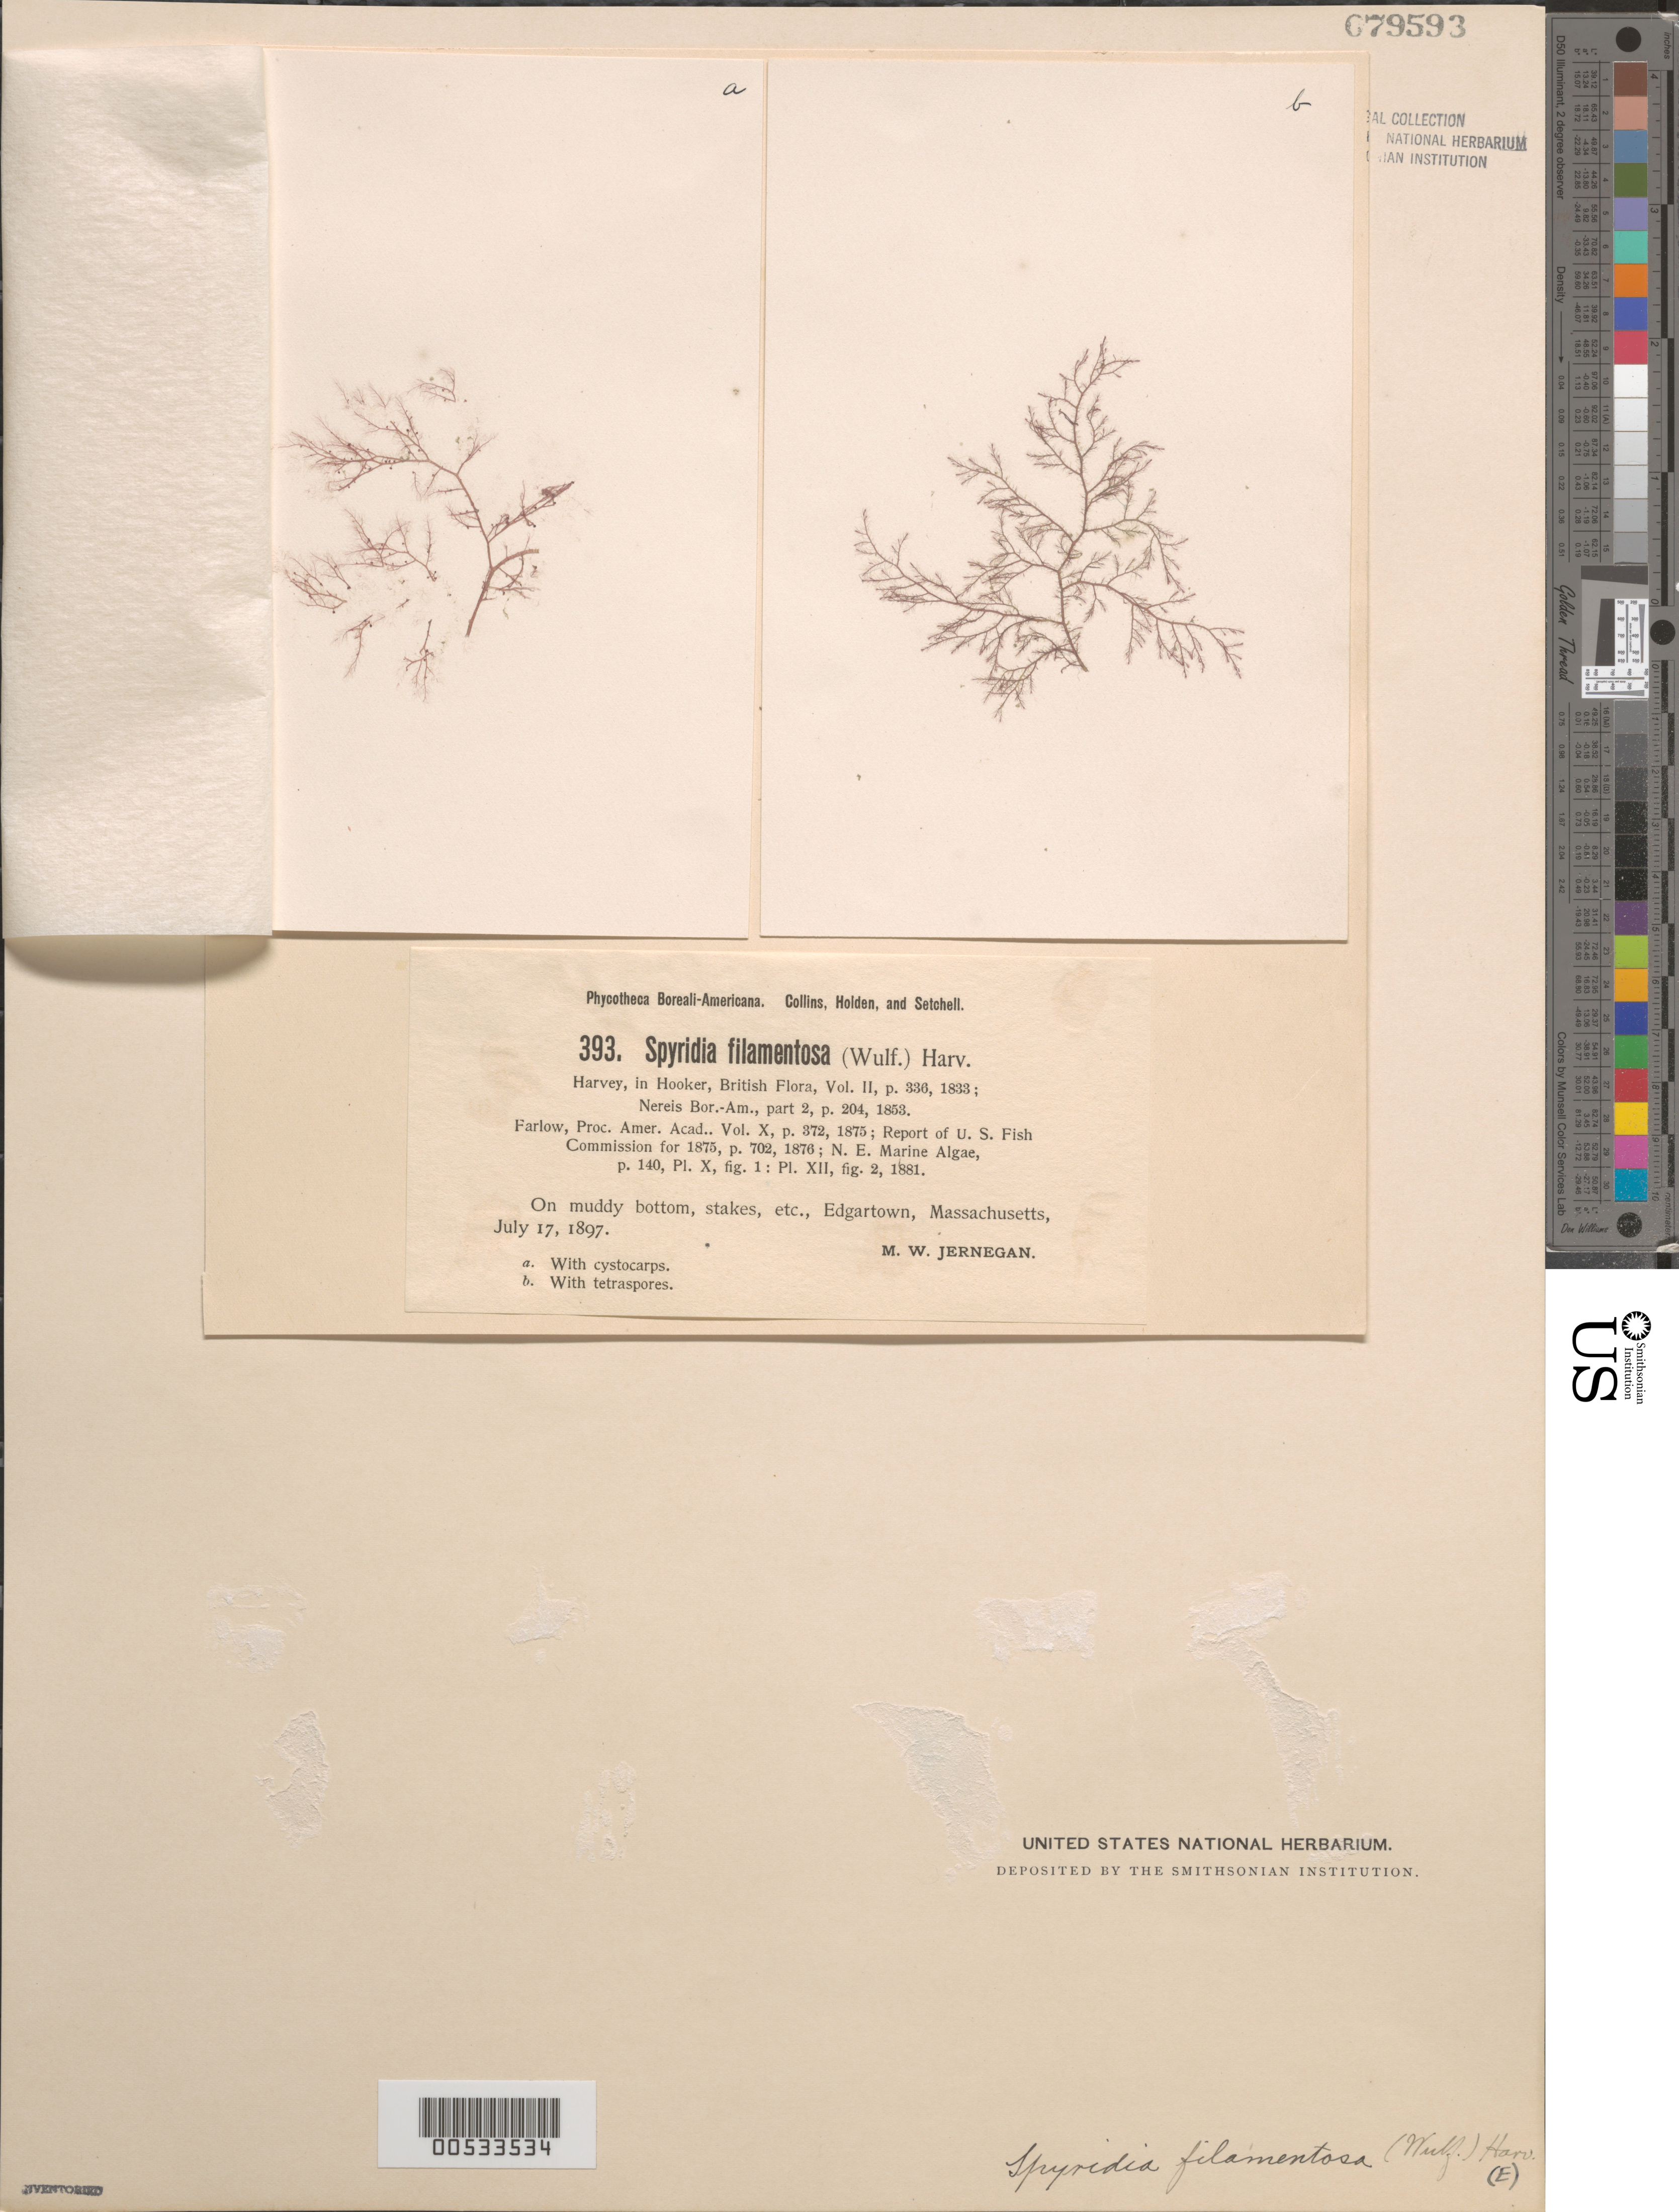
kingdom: Plantae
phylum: Rhodophyta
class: Florideophyceae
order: Ceramiales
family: Spyridiaceae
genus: Spyridia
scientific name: Spyridia filamentosa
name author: (Wulfen) Harv.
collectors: M. Jernegan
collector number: PB-A 393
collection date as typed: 17 Jul 1897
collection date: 1897-07-17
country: United States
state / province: Massachusetts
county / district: Dukes County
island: Martha's Vineyard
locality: Edgartown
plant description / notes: Collins, Holden & Setchell, Phycotheca Boreali-Americana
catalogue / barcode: US 79593